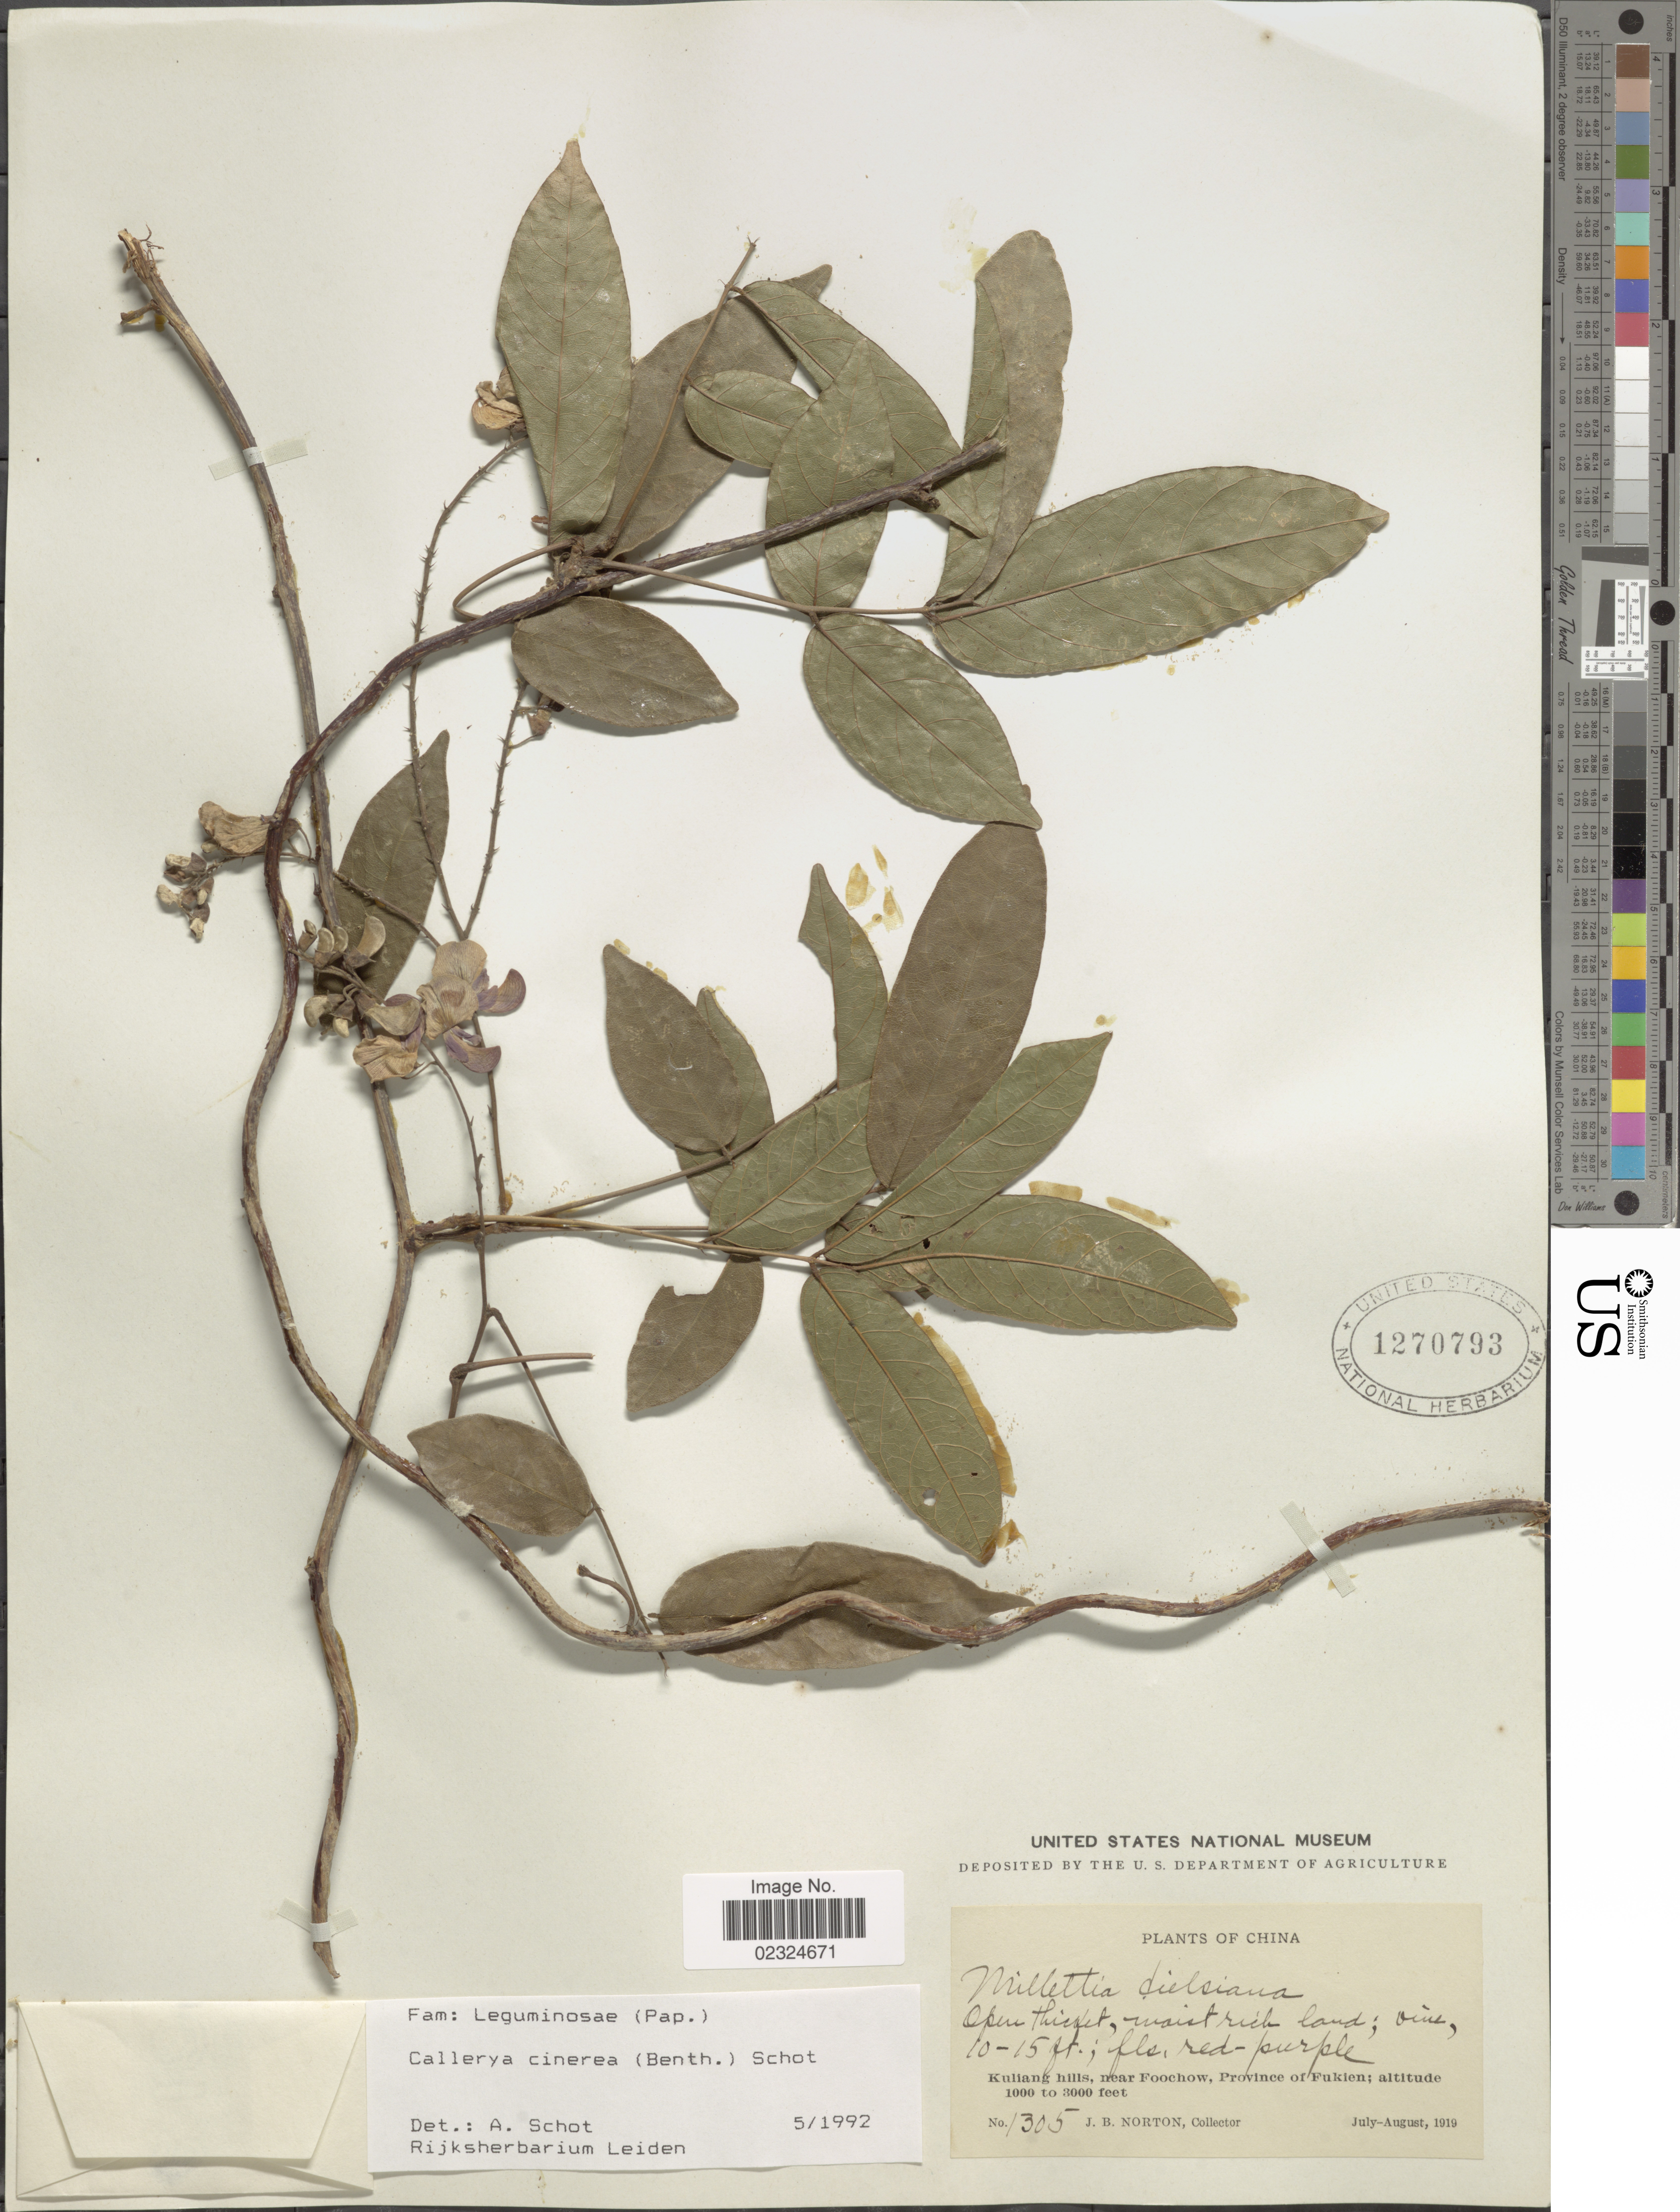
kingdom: Plantae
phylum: Tracheophyta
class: Magnoliopsida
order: Fabales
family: Fabaceae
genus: Callerya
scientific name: Callerya cinerea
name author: (Benth.) Schot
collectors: J. B. Norton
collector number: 1305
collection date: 1919-07/1919-08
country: China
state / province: Fujian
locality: Kuliang Hills, near Foochow, Province of Fukien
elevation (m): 305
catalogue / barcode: US 1270793